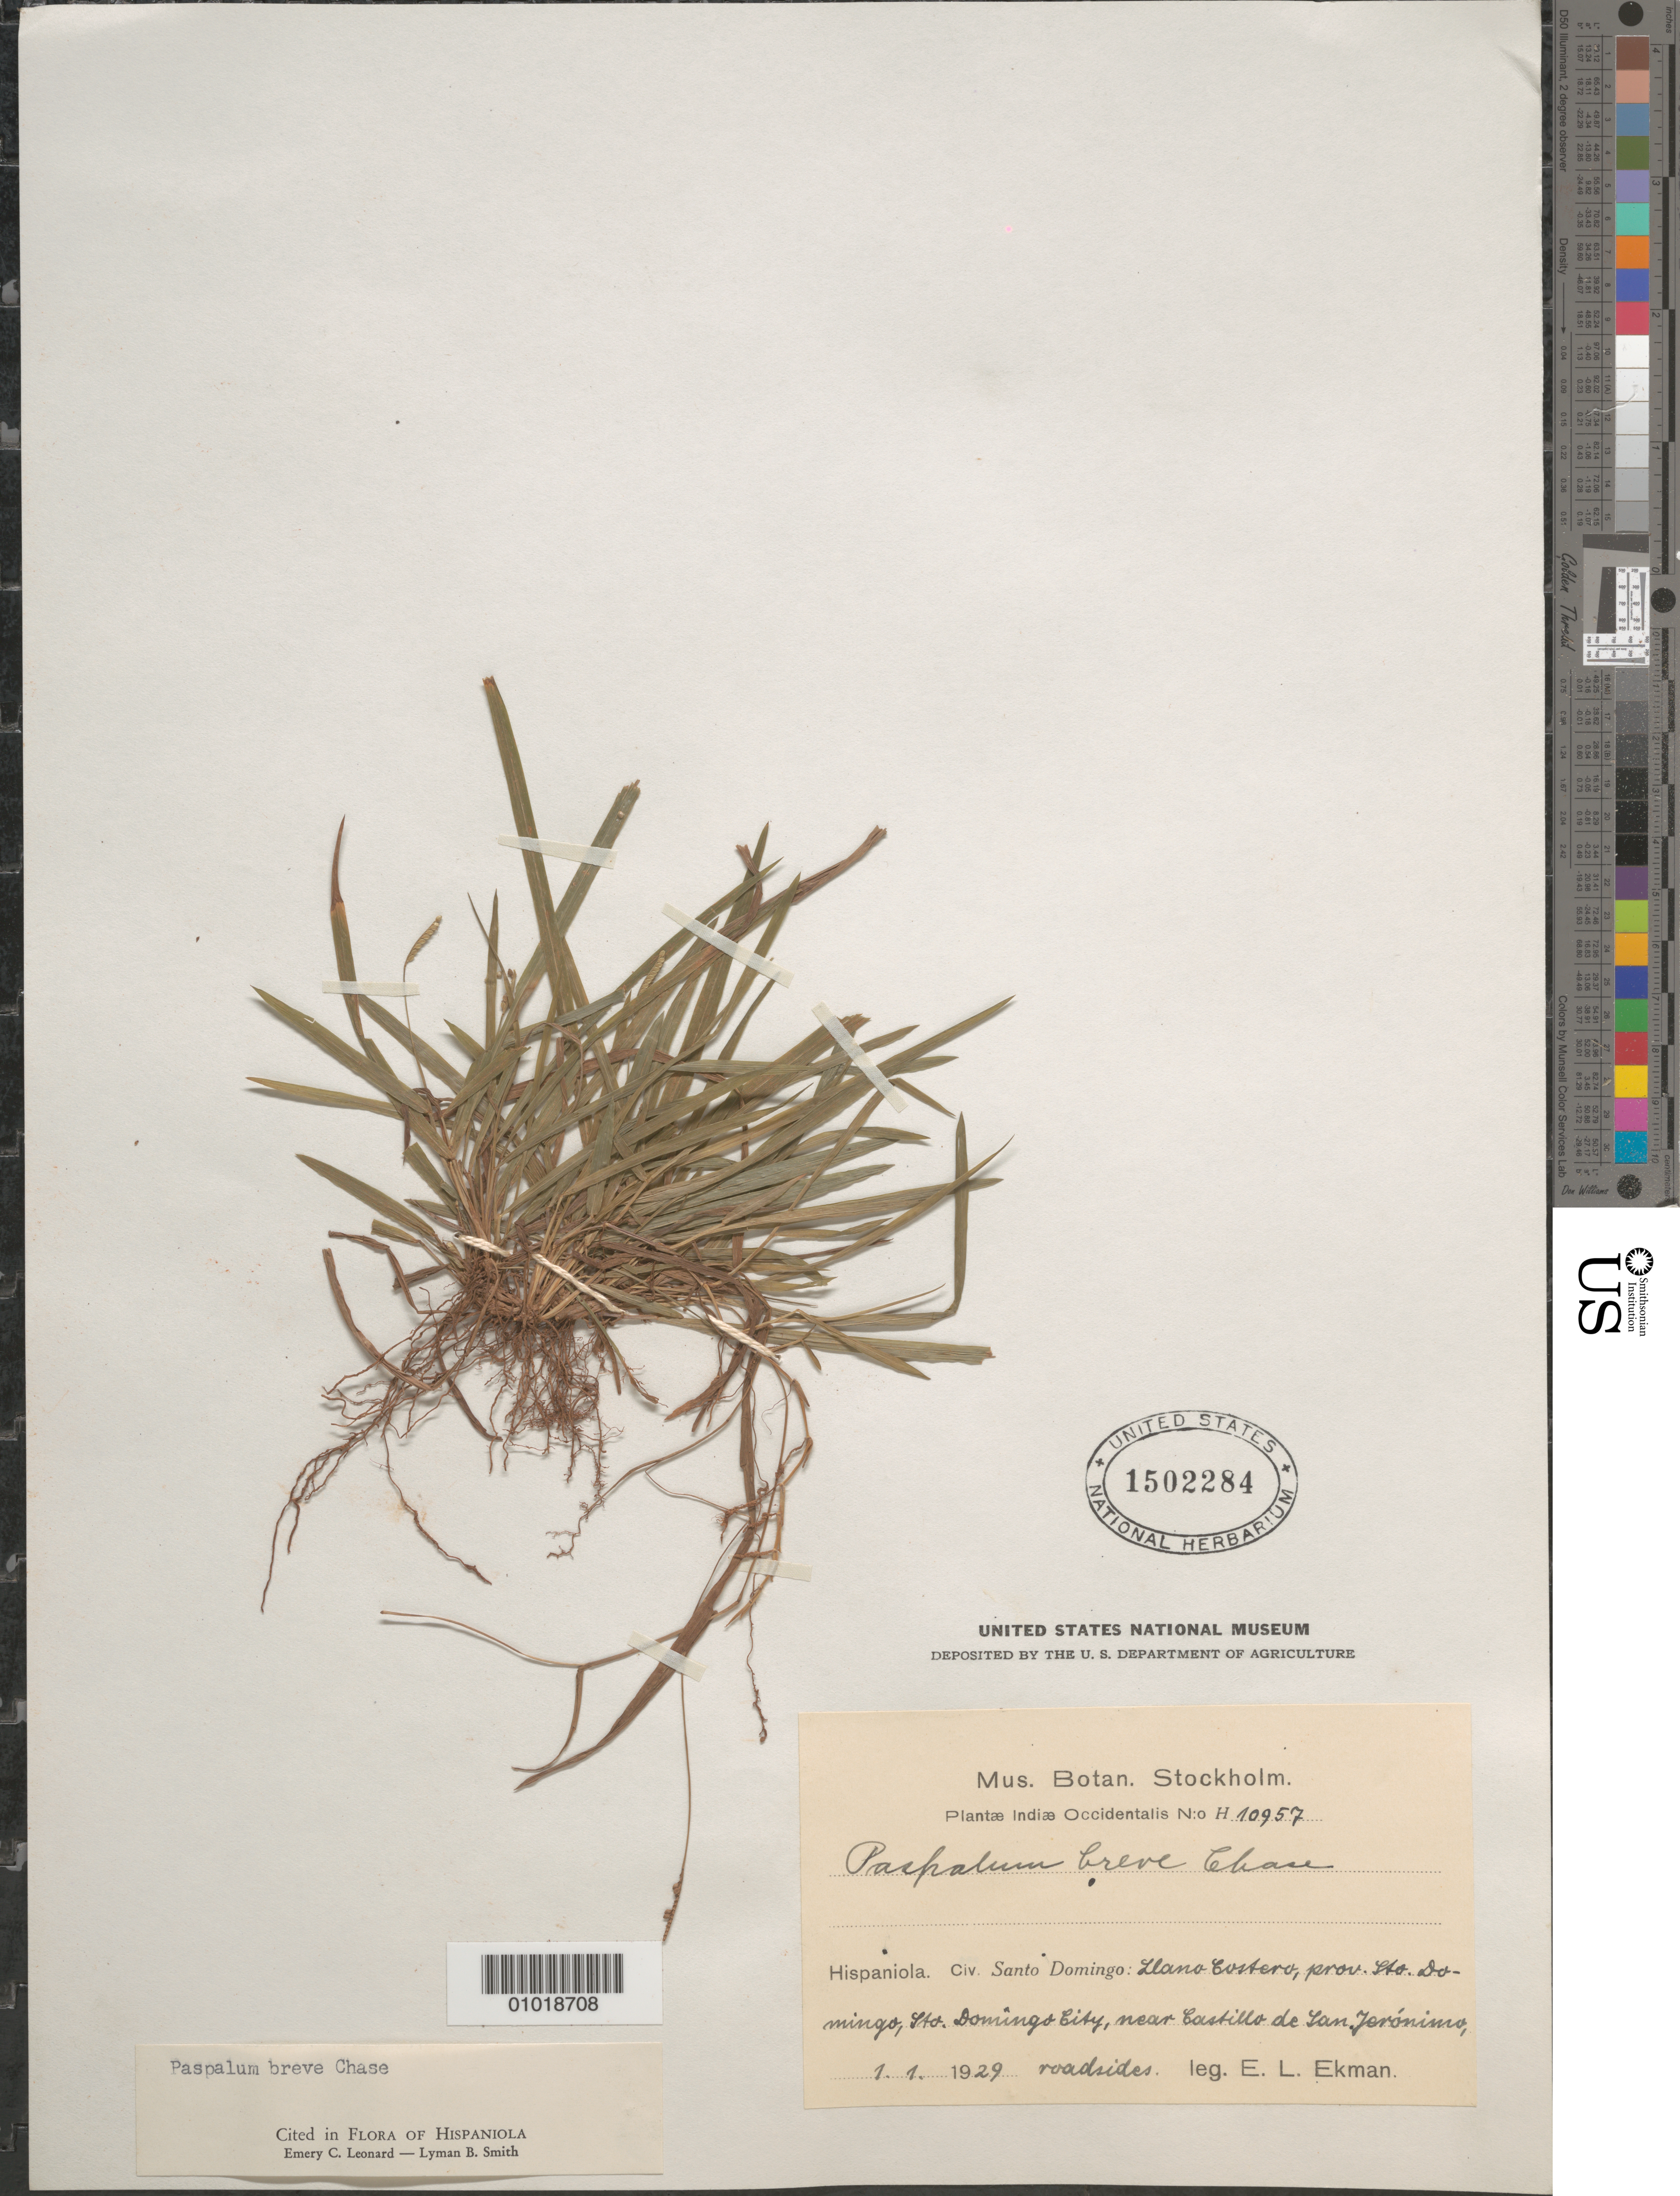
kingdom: Plantae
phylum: Tracheophyta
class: Liliopsida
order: Poales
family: Poaceae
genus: Paspalum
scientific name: Paspalum breve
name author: Chase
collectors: E. L. Ekman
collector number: H 10957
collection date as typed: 01 Jan 1929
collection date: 1929-01-01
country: Dominican Republic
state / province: Distrito Nacional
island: Hispaniola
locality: Llano Costero, prov. Santo Domingo, Santo Domingo City, near Castillo de san Jeronimo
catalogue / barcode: US 1502284